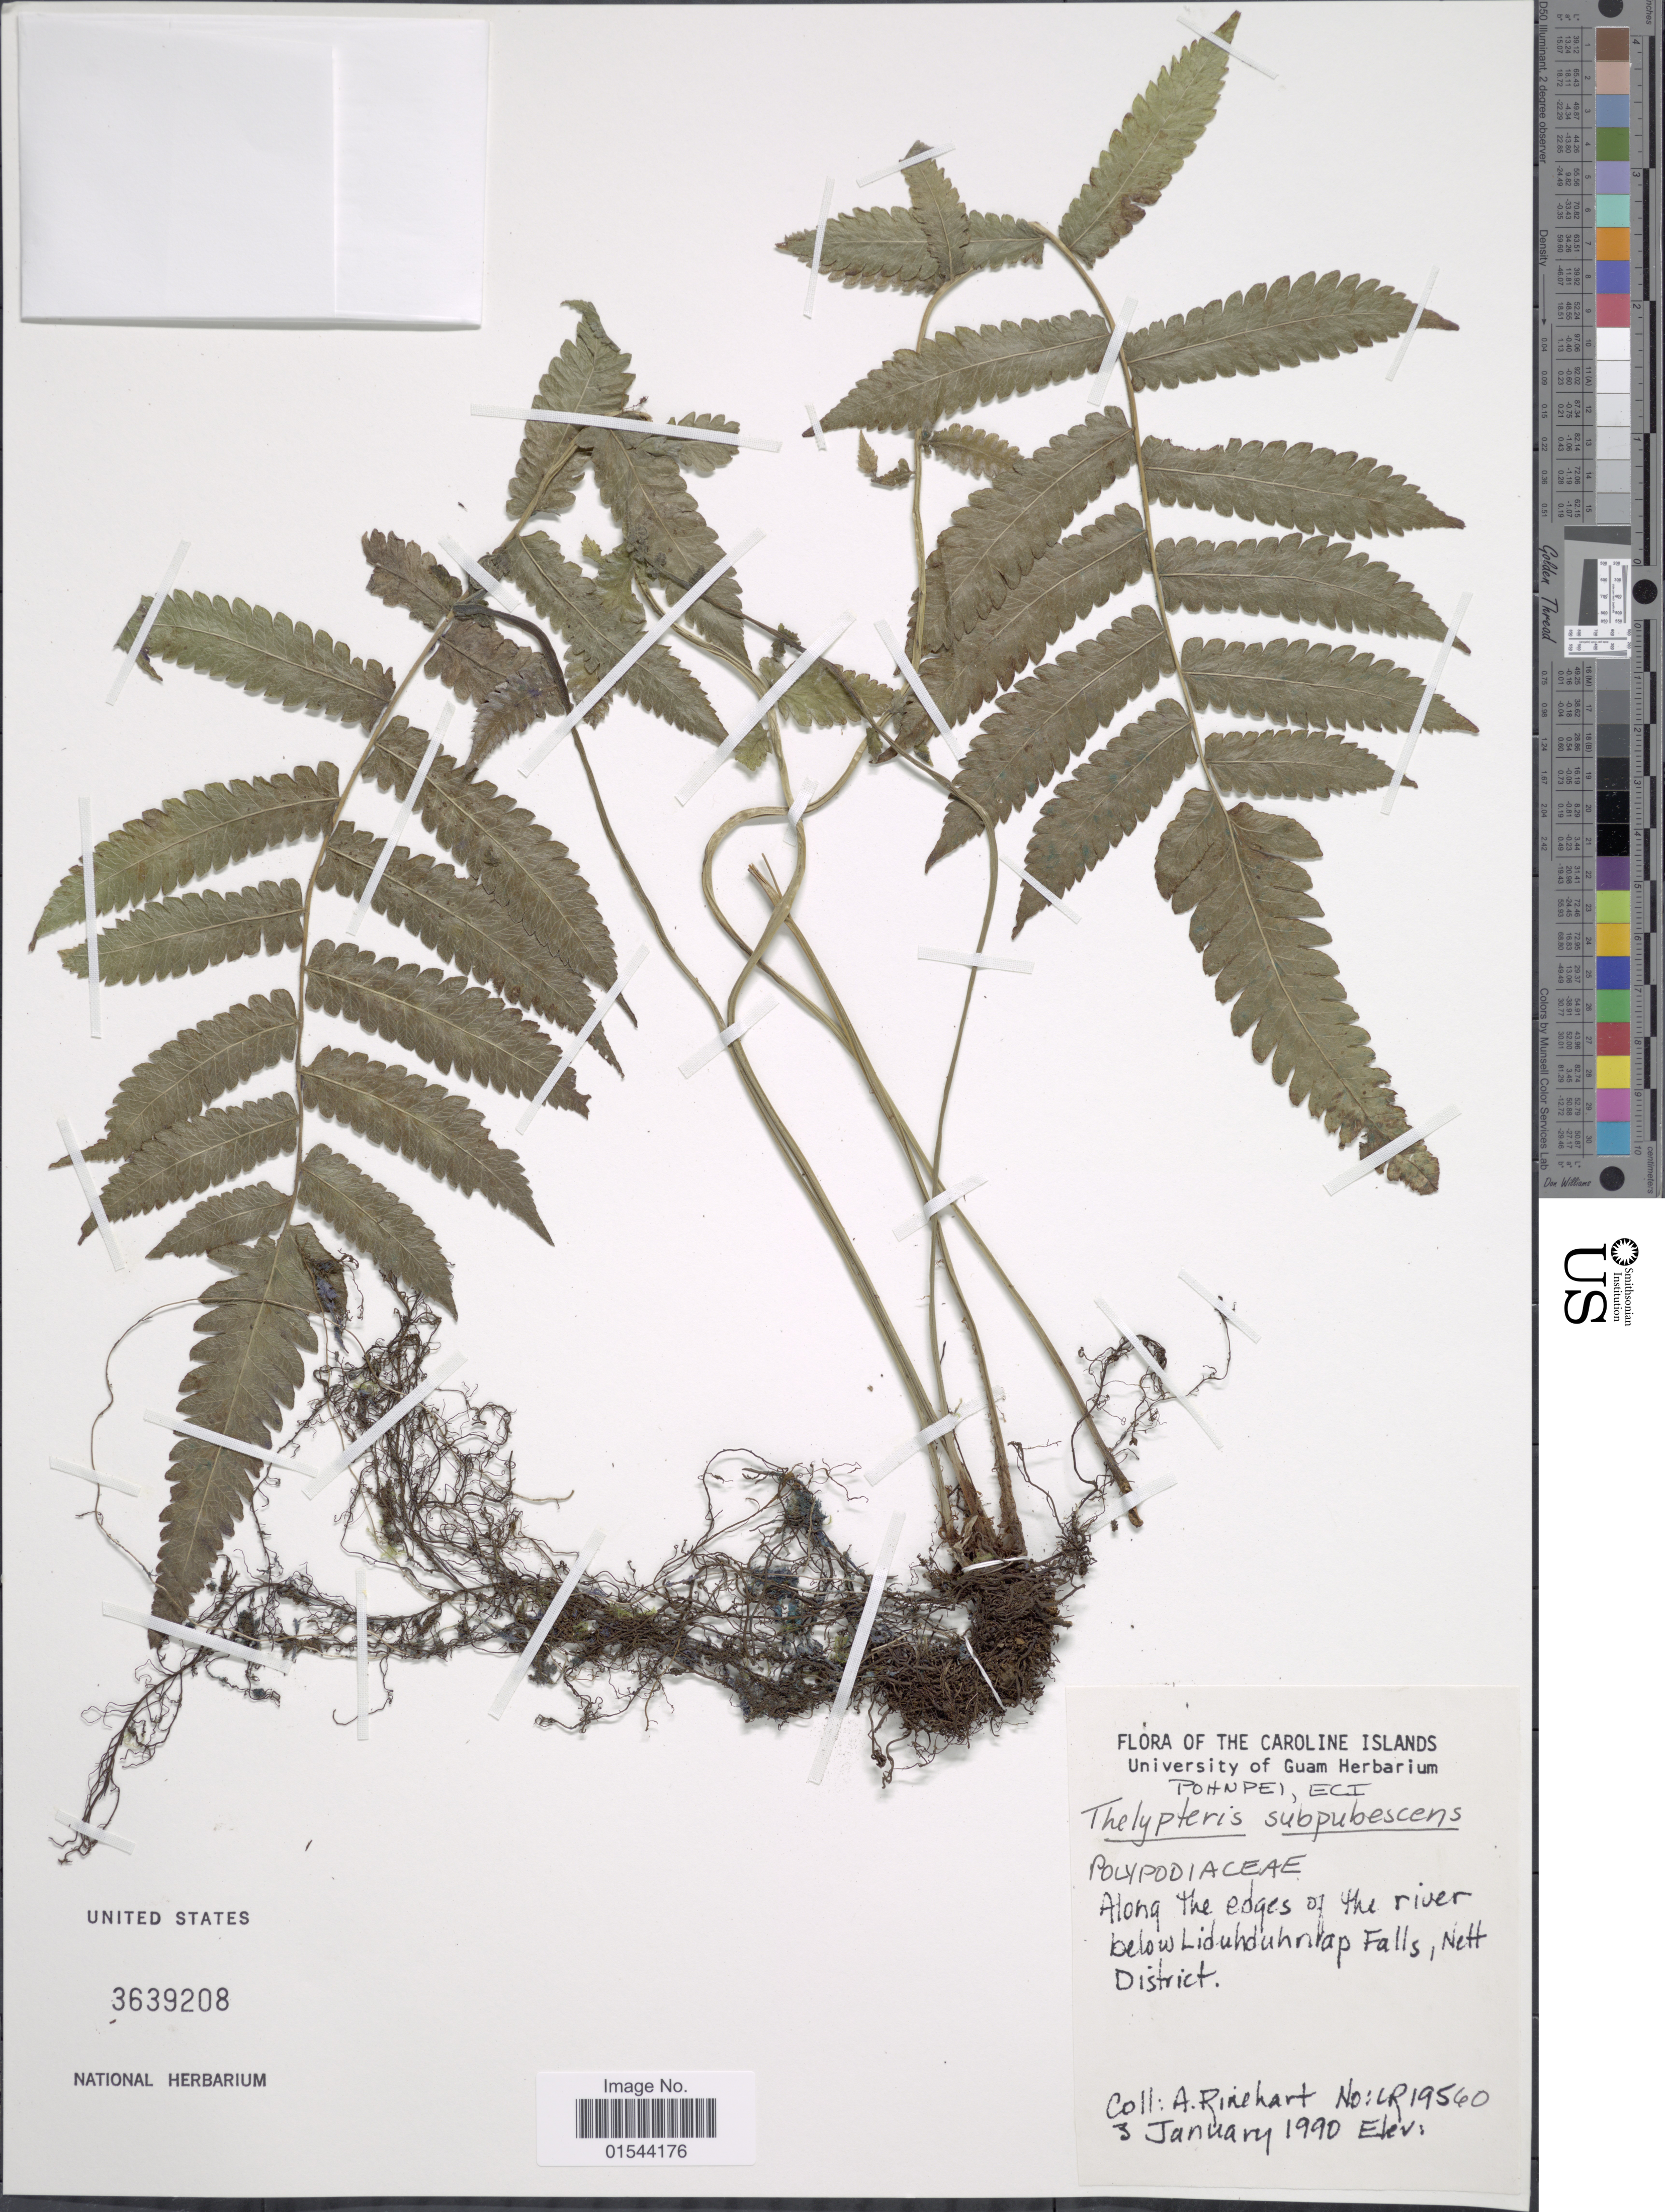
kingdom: Plantae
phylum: Tracheophyta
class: Polypodiopsida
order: Polypodiales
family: Thelypteridaceae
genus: Christella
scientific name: Christella subpubescens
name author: (Blume) Holttum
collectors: A. Rinehart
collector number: LR 19560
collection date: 1990-01-03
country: Micronesia, Federated States of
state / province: Pohnpei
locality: ECI, Along the edges of the river below Liduhduhnlap Falls, Nett District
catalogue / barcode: US 3639208